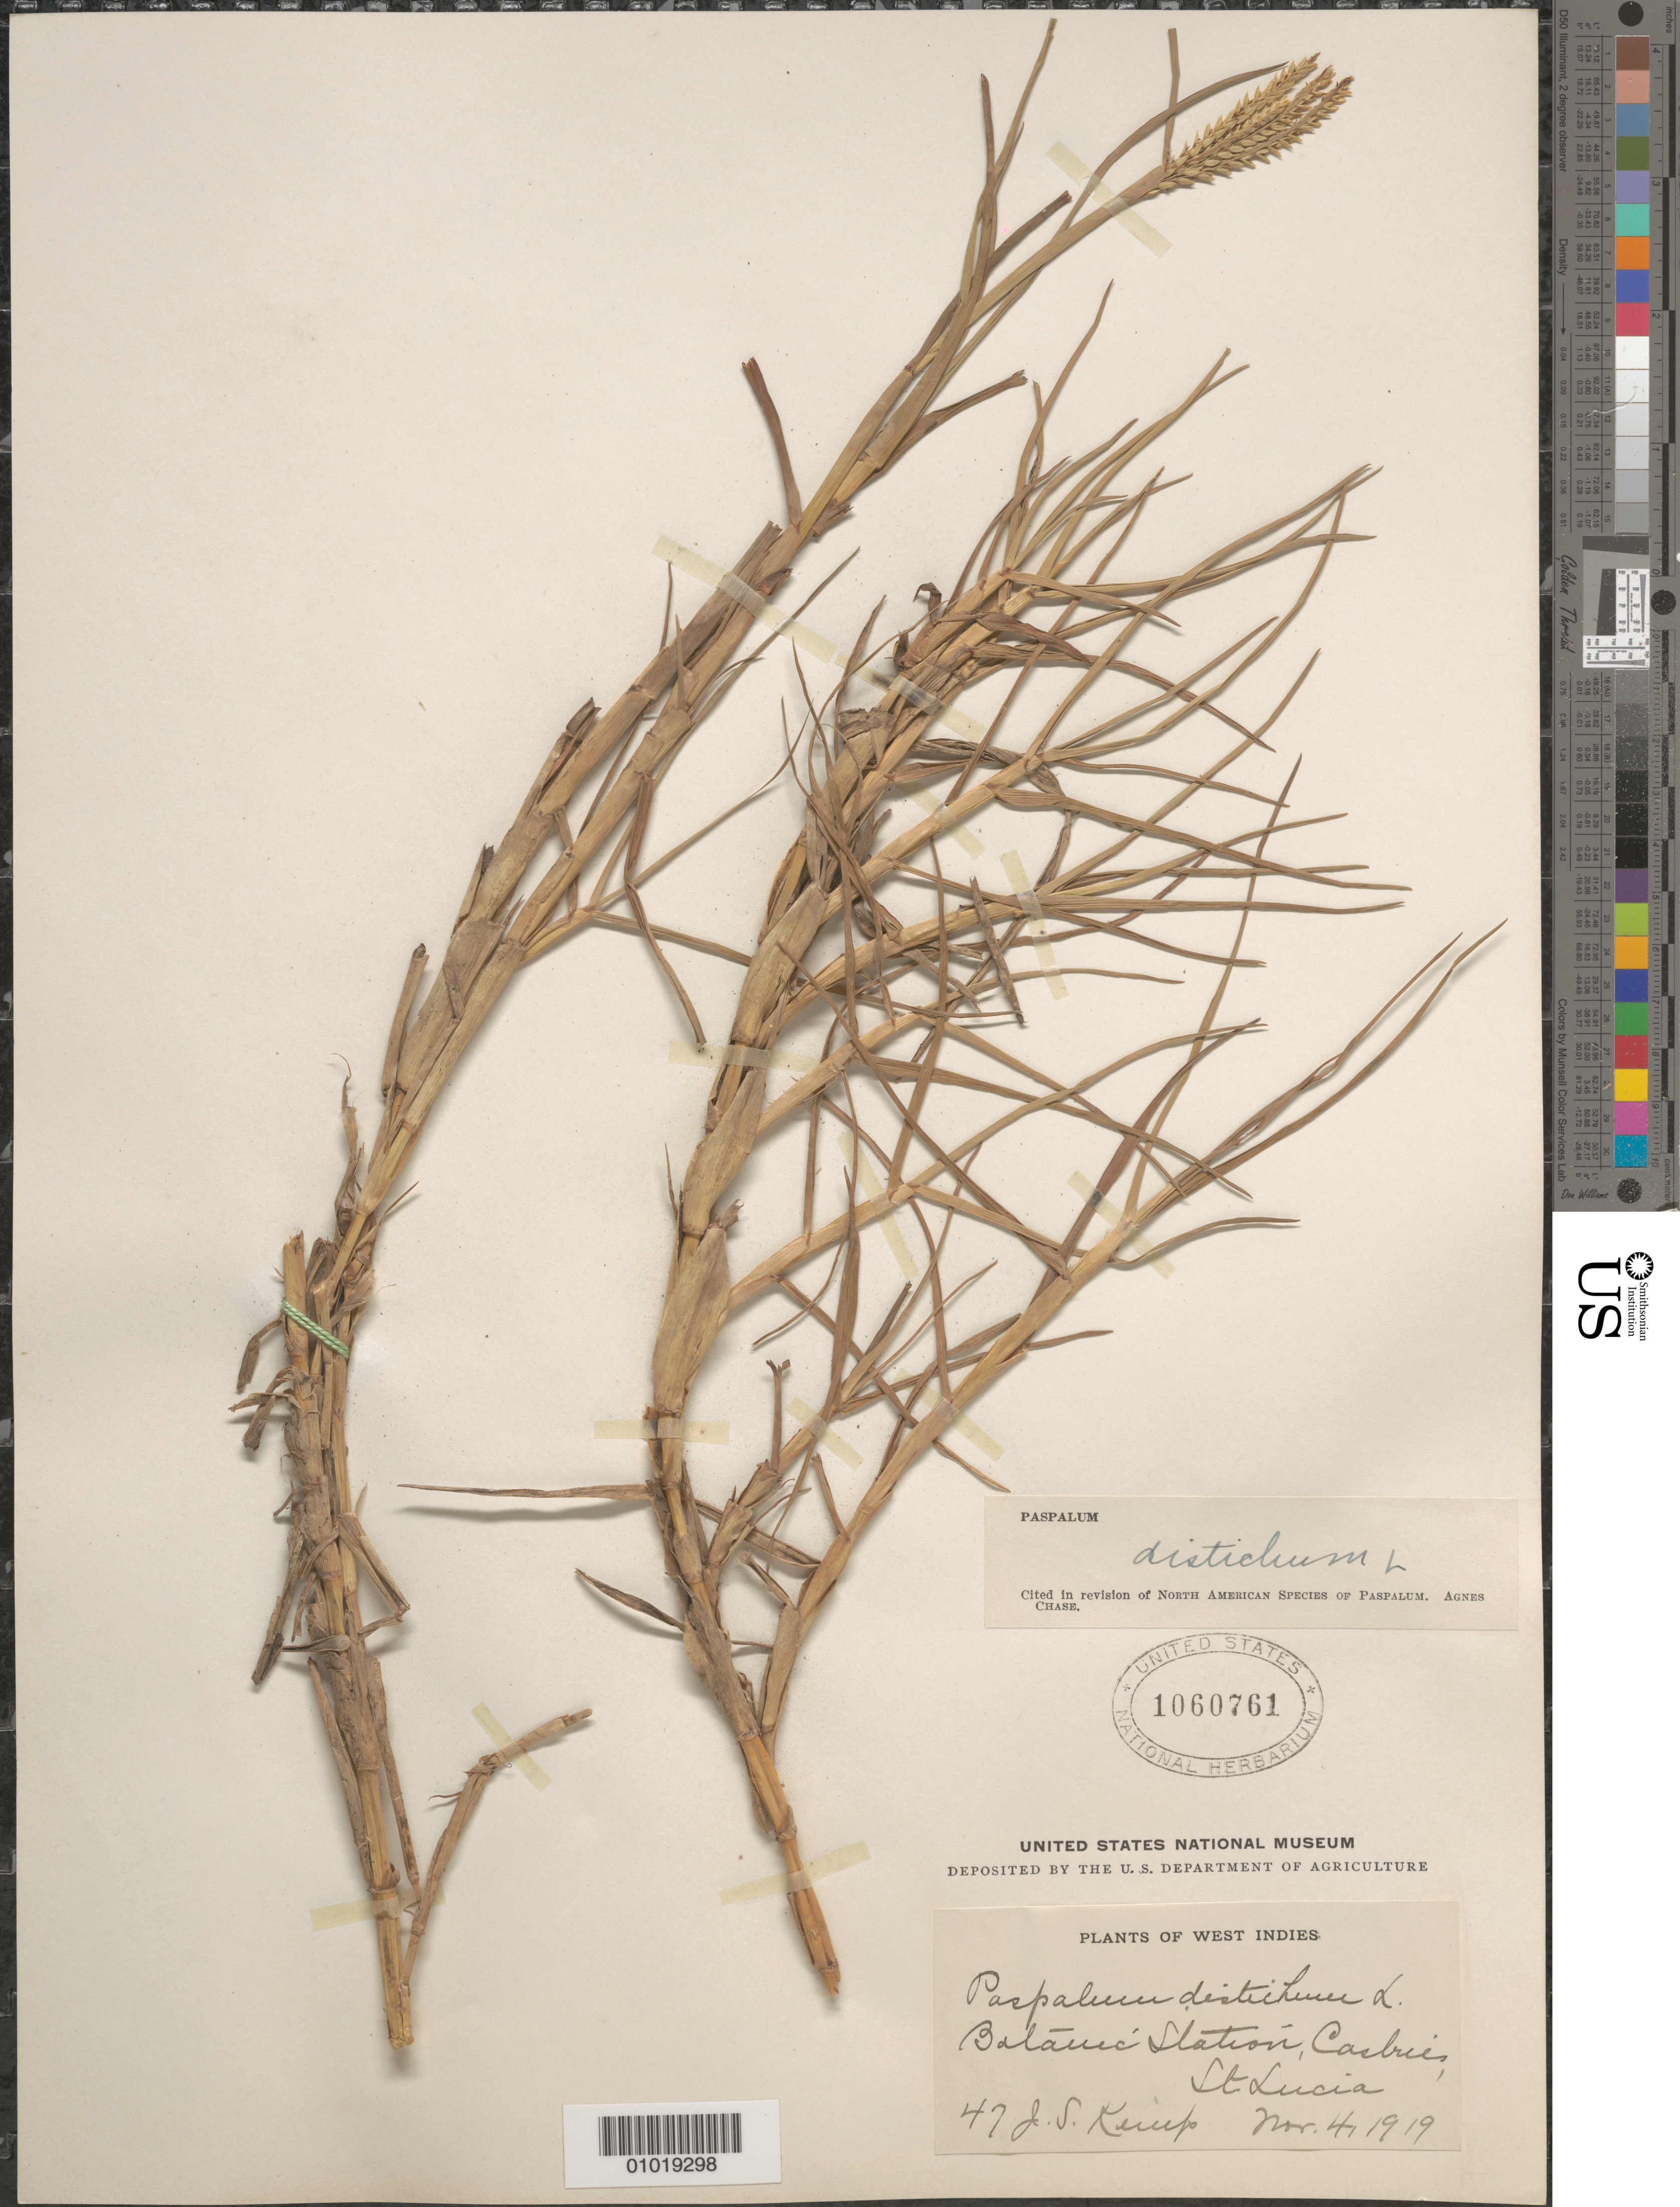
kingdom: Plantae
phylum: Tracheophyta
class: Liliopsida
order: Poales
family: Poaceae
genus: Paspalum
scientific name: Paspalum distichum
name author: L.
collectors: J. Kemp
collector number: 47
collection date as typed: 04 Nov 1919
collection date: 1919-11-04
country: St. Lucia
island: St. Lucia I.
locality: Botanic Station, Casbrie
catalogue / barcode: US 1060761